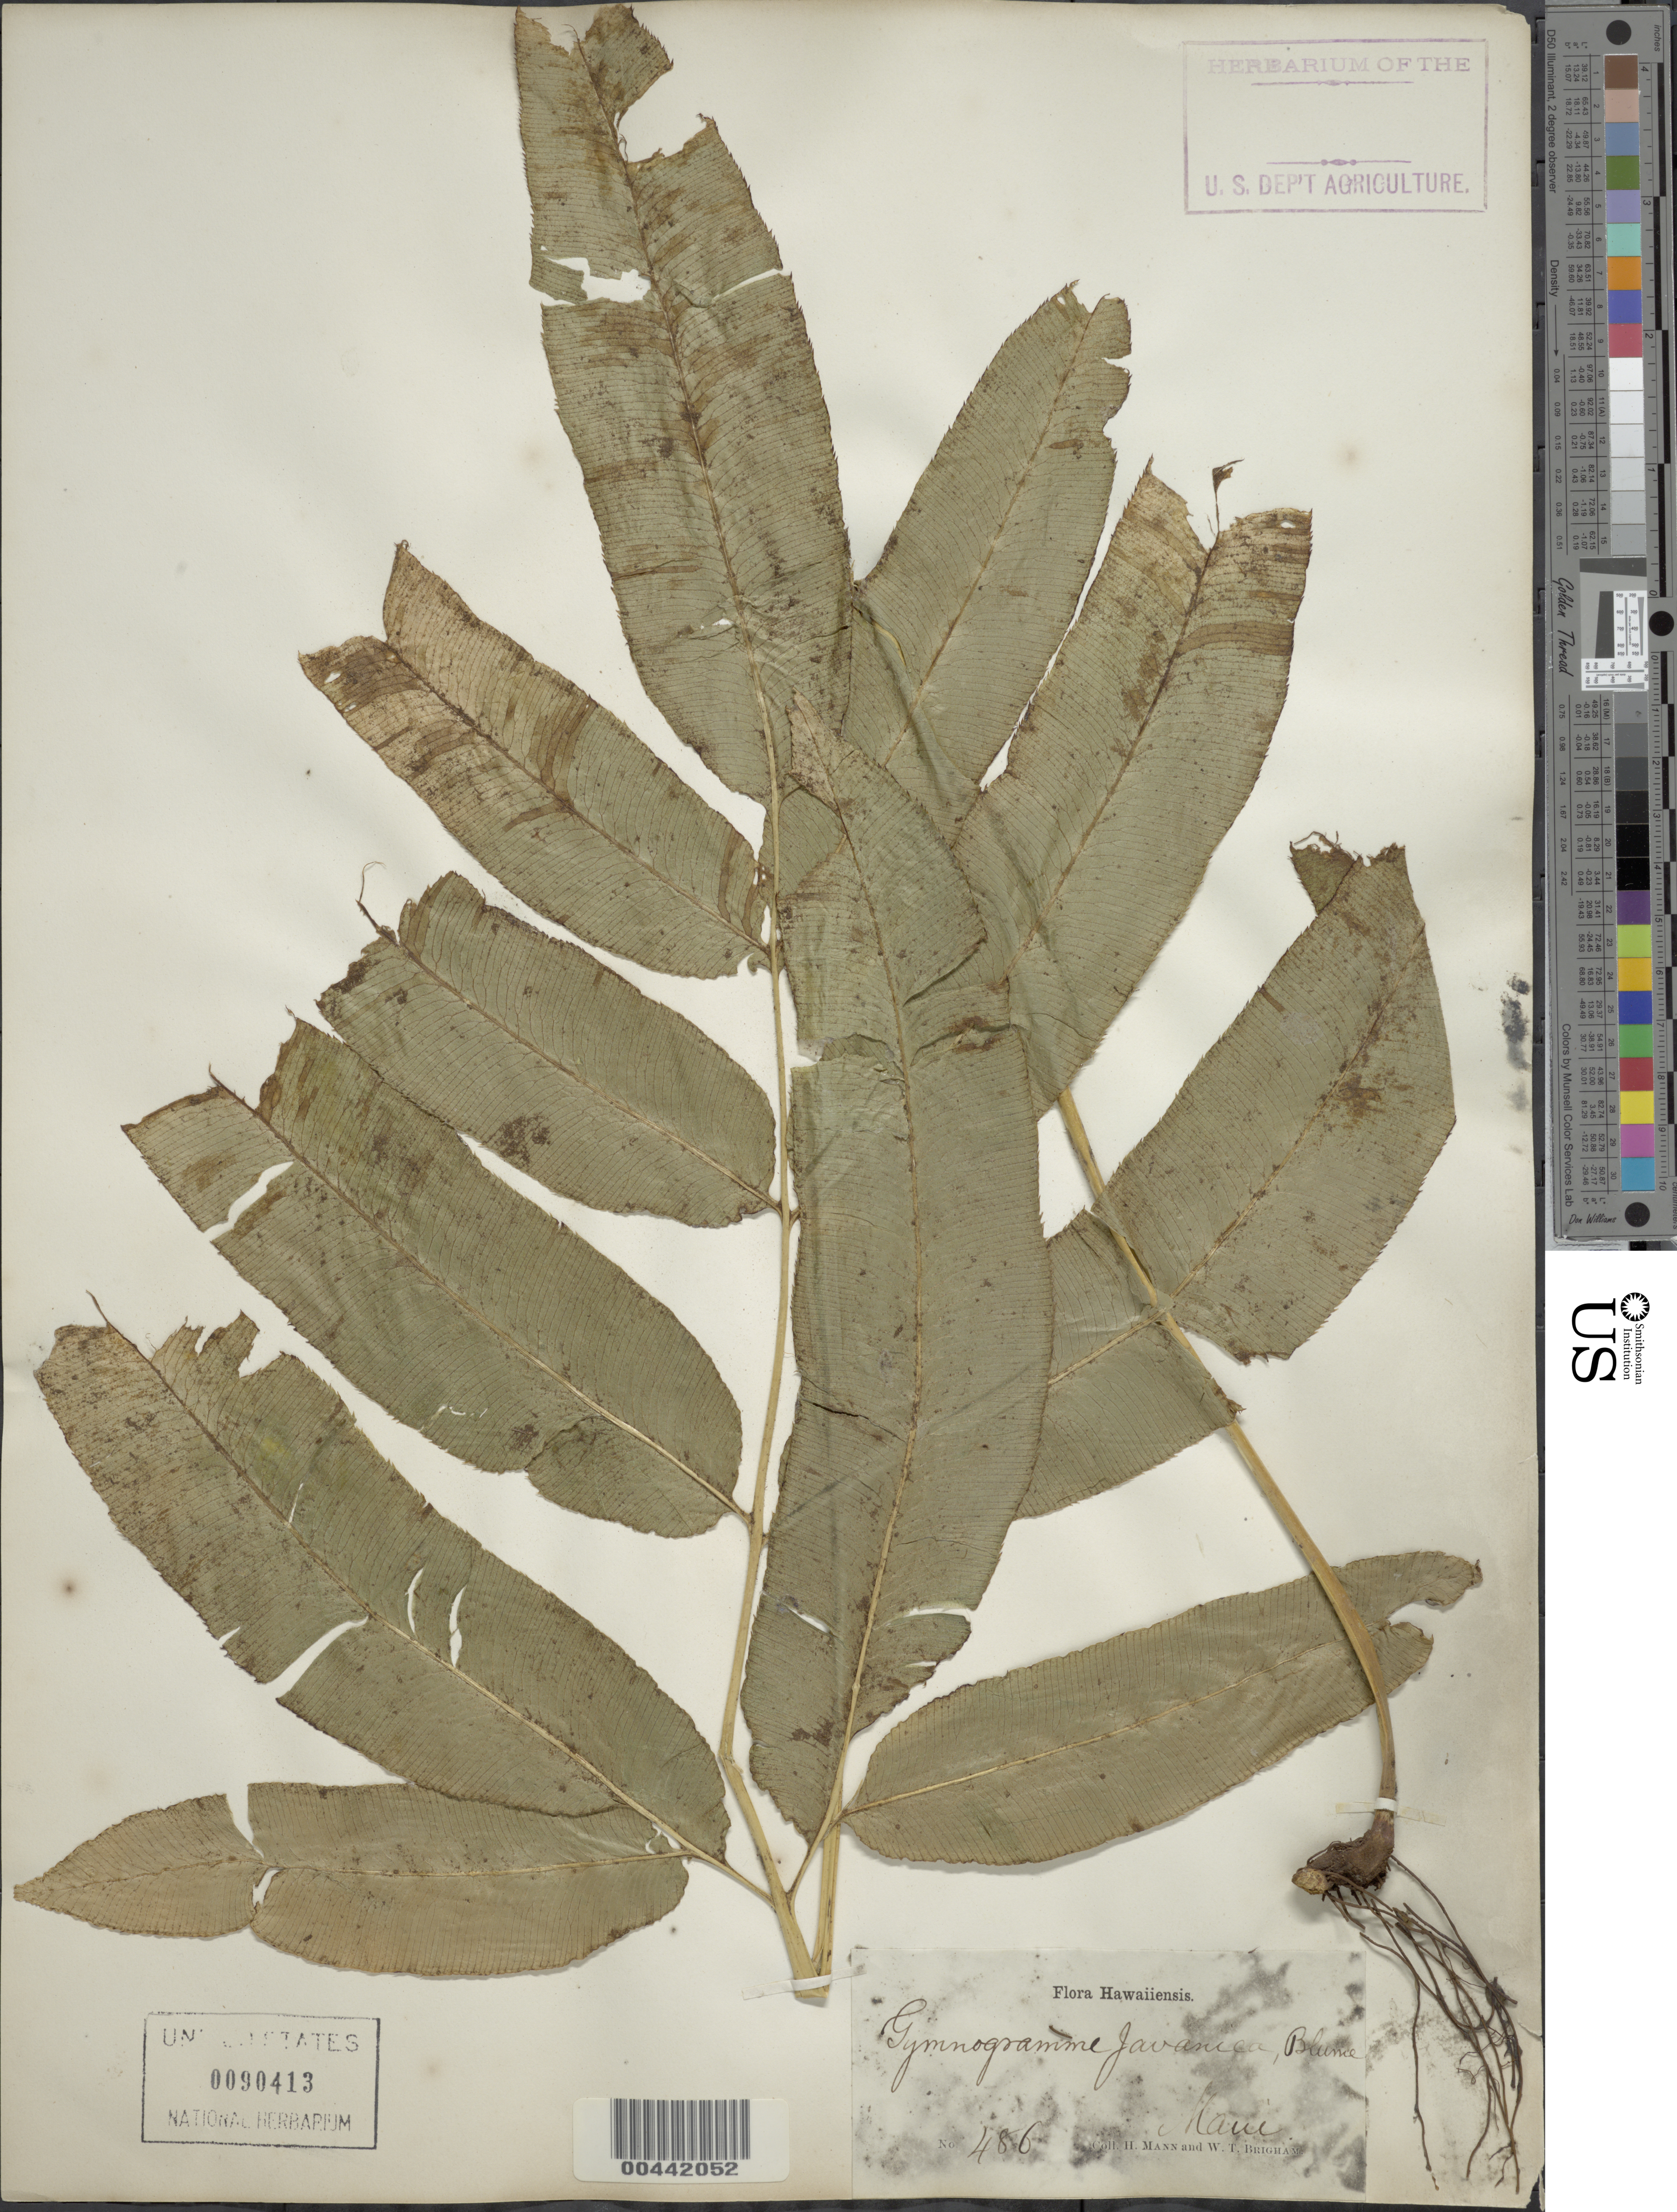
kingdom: Plantae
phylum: Tracheophyta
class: Polypodiopsida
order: Polypodiales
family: Pteridaceae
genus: Coniogramme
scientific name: Coniogramme pilosa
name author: (Brack.) Hieron.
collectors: H. Mann & W. T. Brigham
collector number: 486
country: United States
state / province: Hawaii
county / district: Maui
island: Maui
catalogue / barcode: US 90413